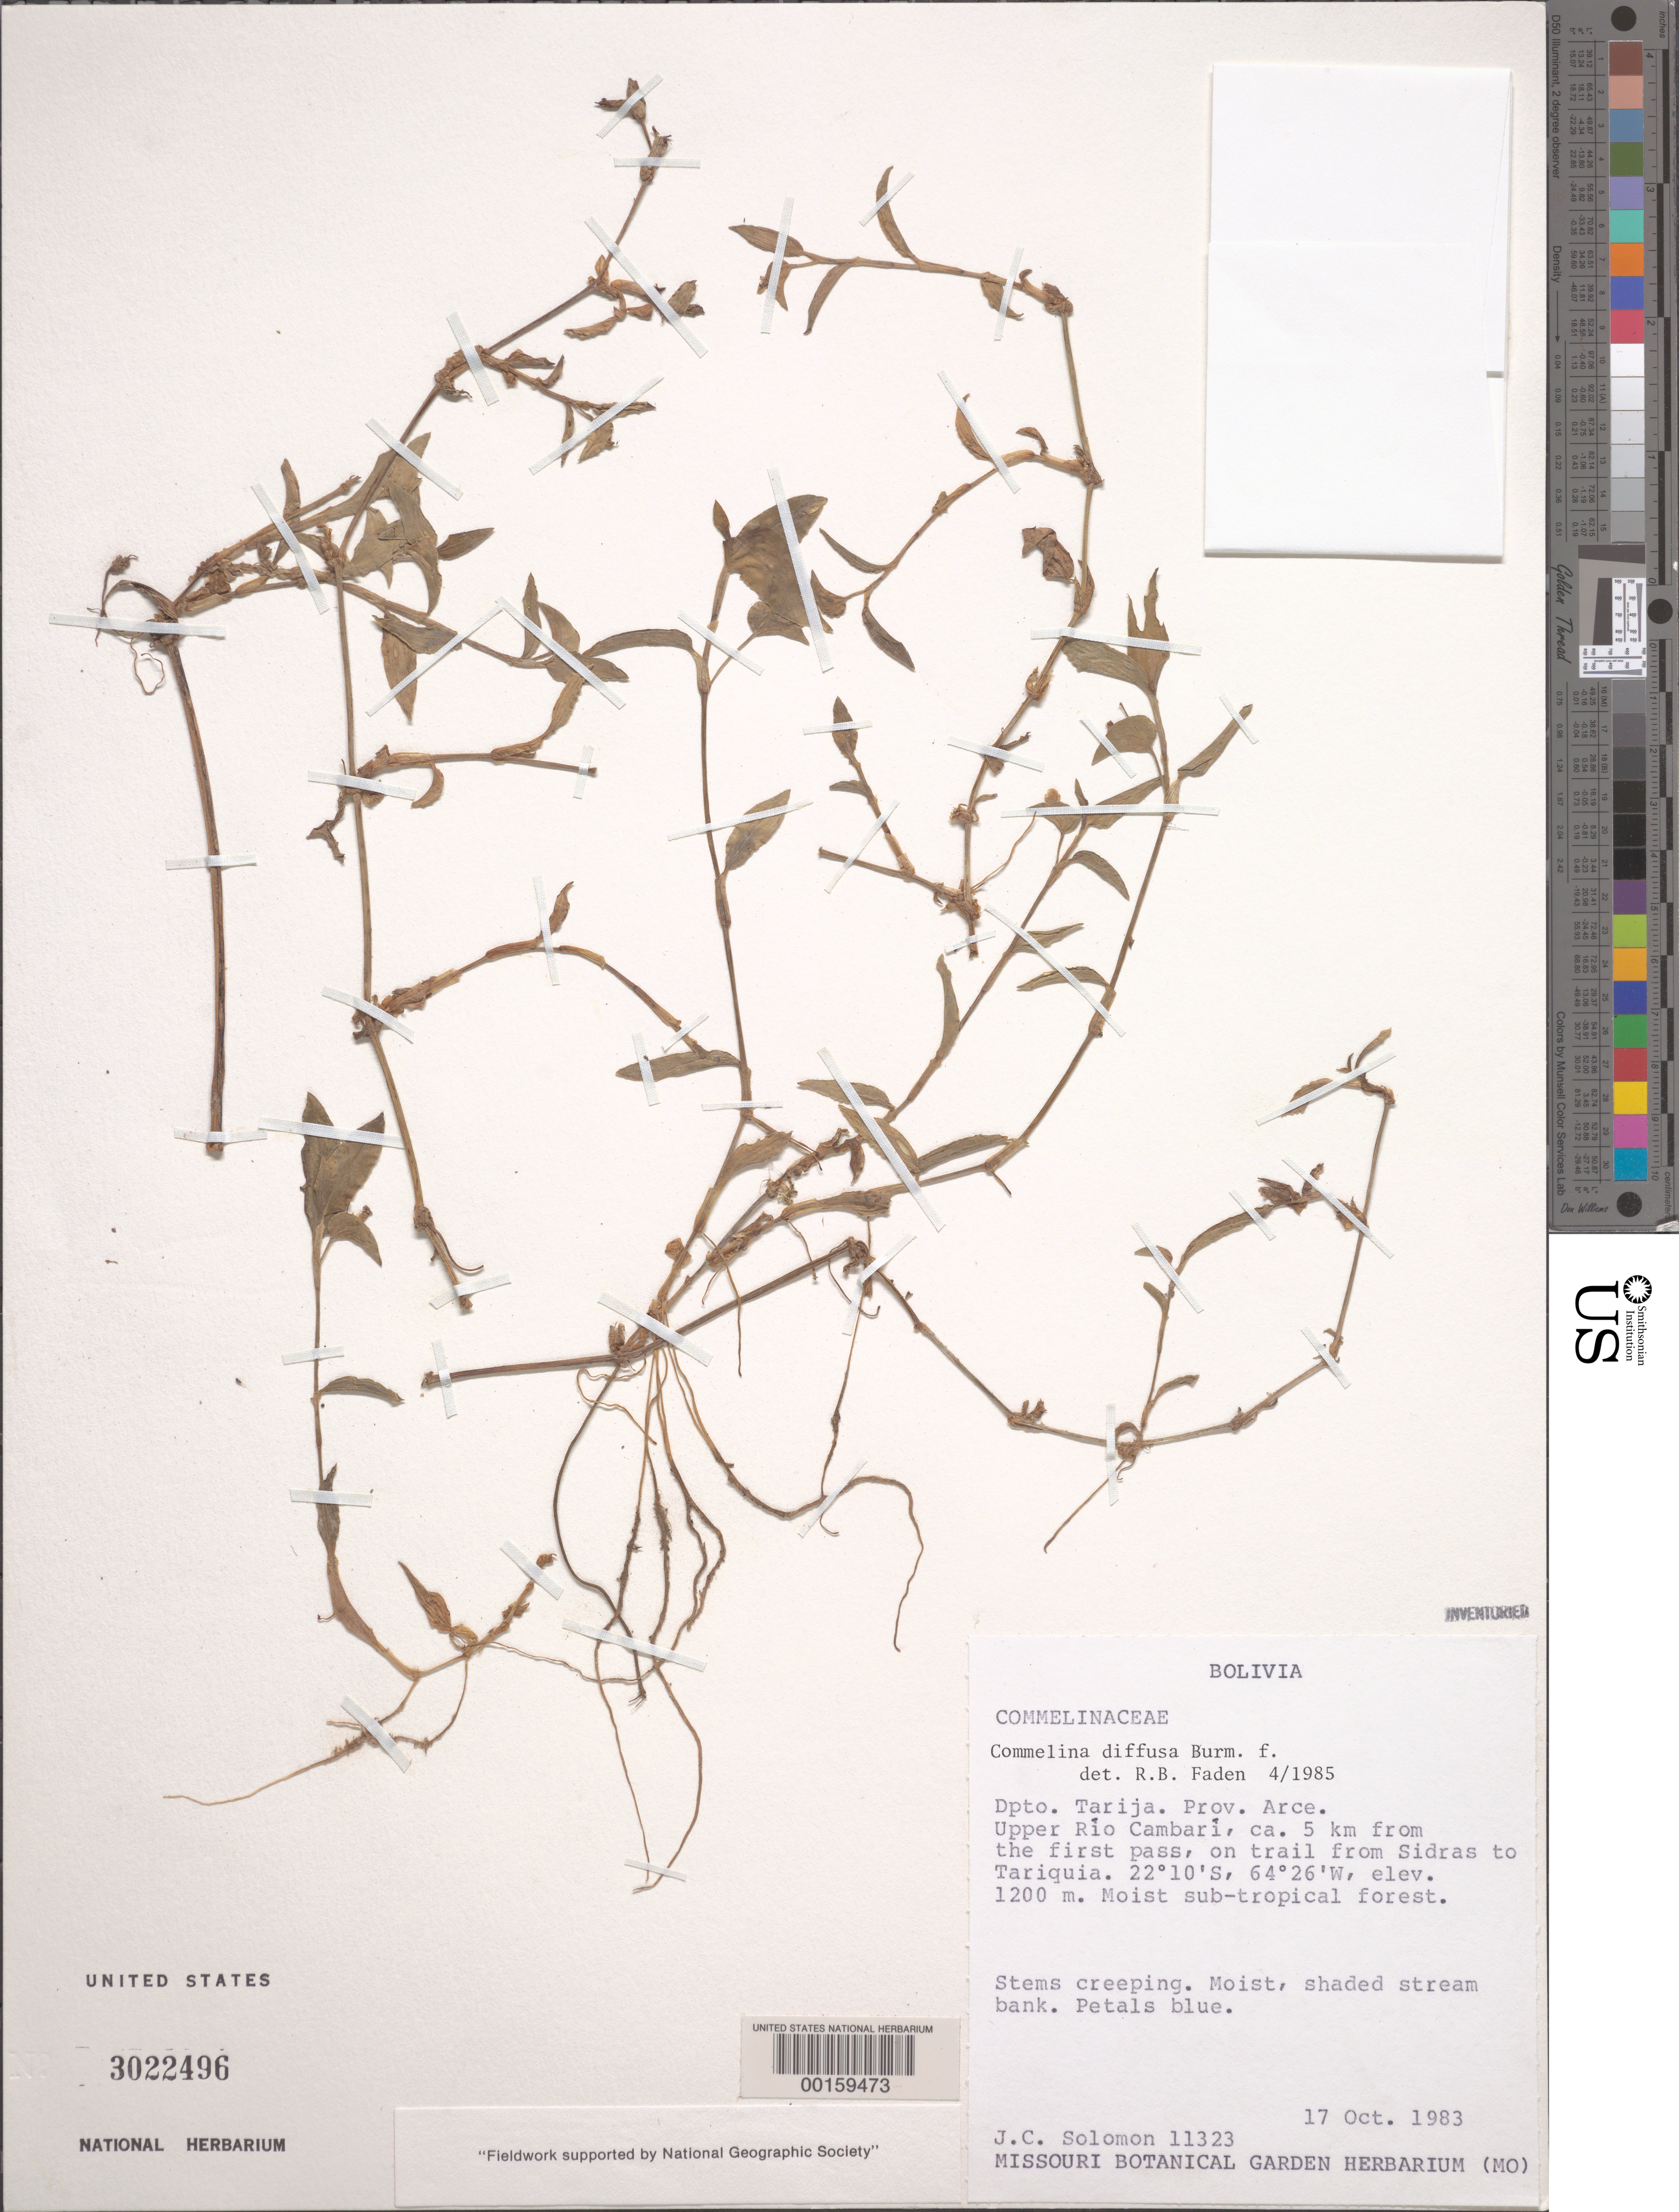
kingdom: Plantae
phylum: Tracheophyta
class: Liliopsida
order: Commelinales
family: Commelinaceae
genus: Commelina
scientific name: Commelina diffusa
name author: Burm. f.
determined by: Faden, Robert B., (US), Smithsonian Institution - National Museum of Natural History (UNITED STATES)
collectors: J. C. Solomon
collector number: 11323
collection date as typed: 17 Oct 1983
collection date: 1983-10-17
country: Bolivia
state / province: Tarija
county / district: Arce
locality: Upper Rio Cambari; Trail from Sidras to Tariquia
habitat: Moist, subtropical forest, shaded streambank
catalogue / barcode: US 3022496